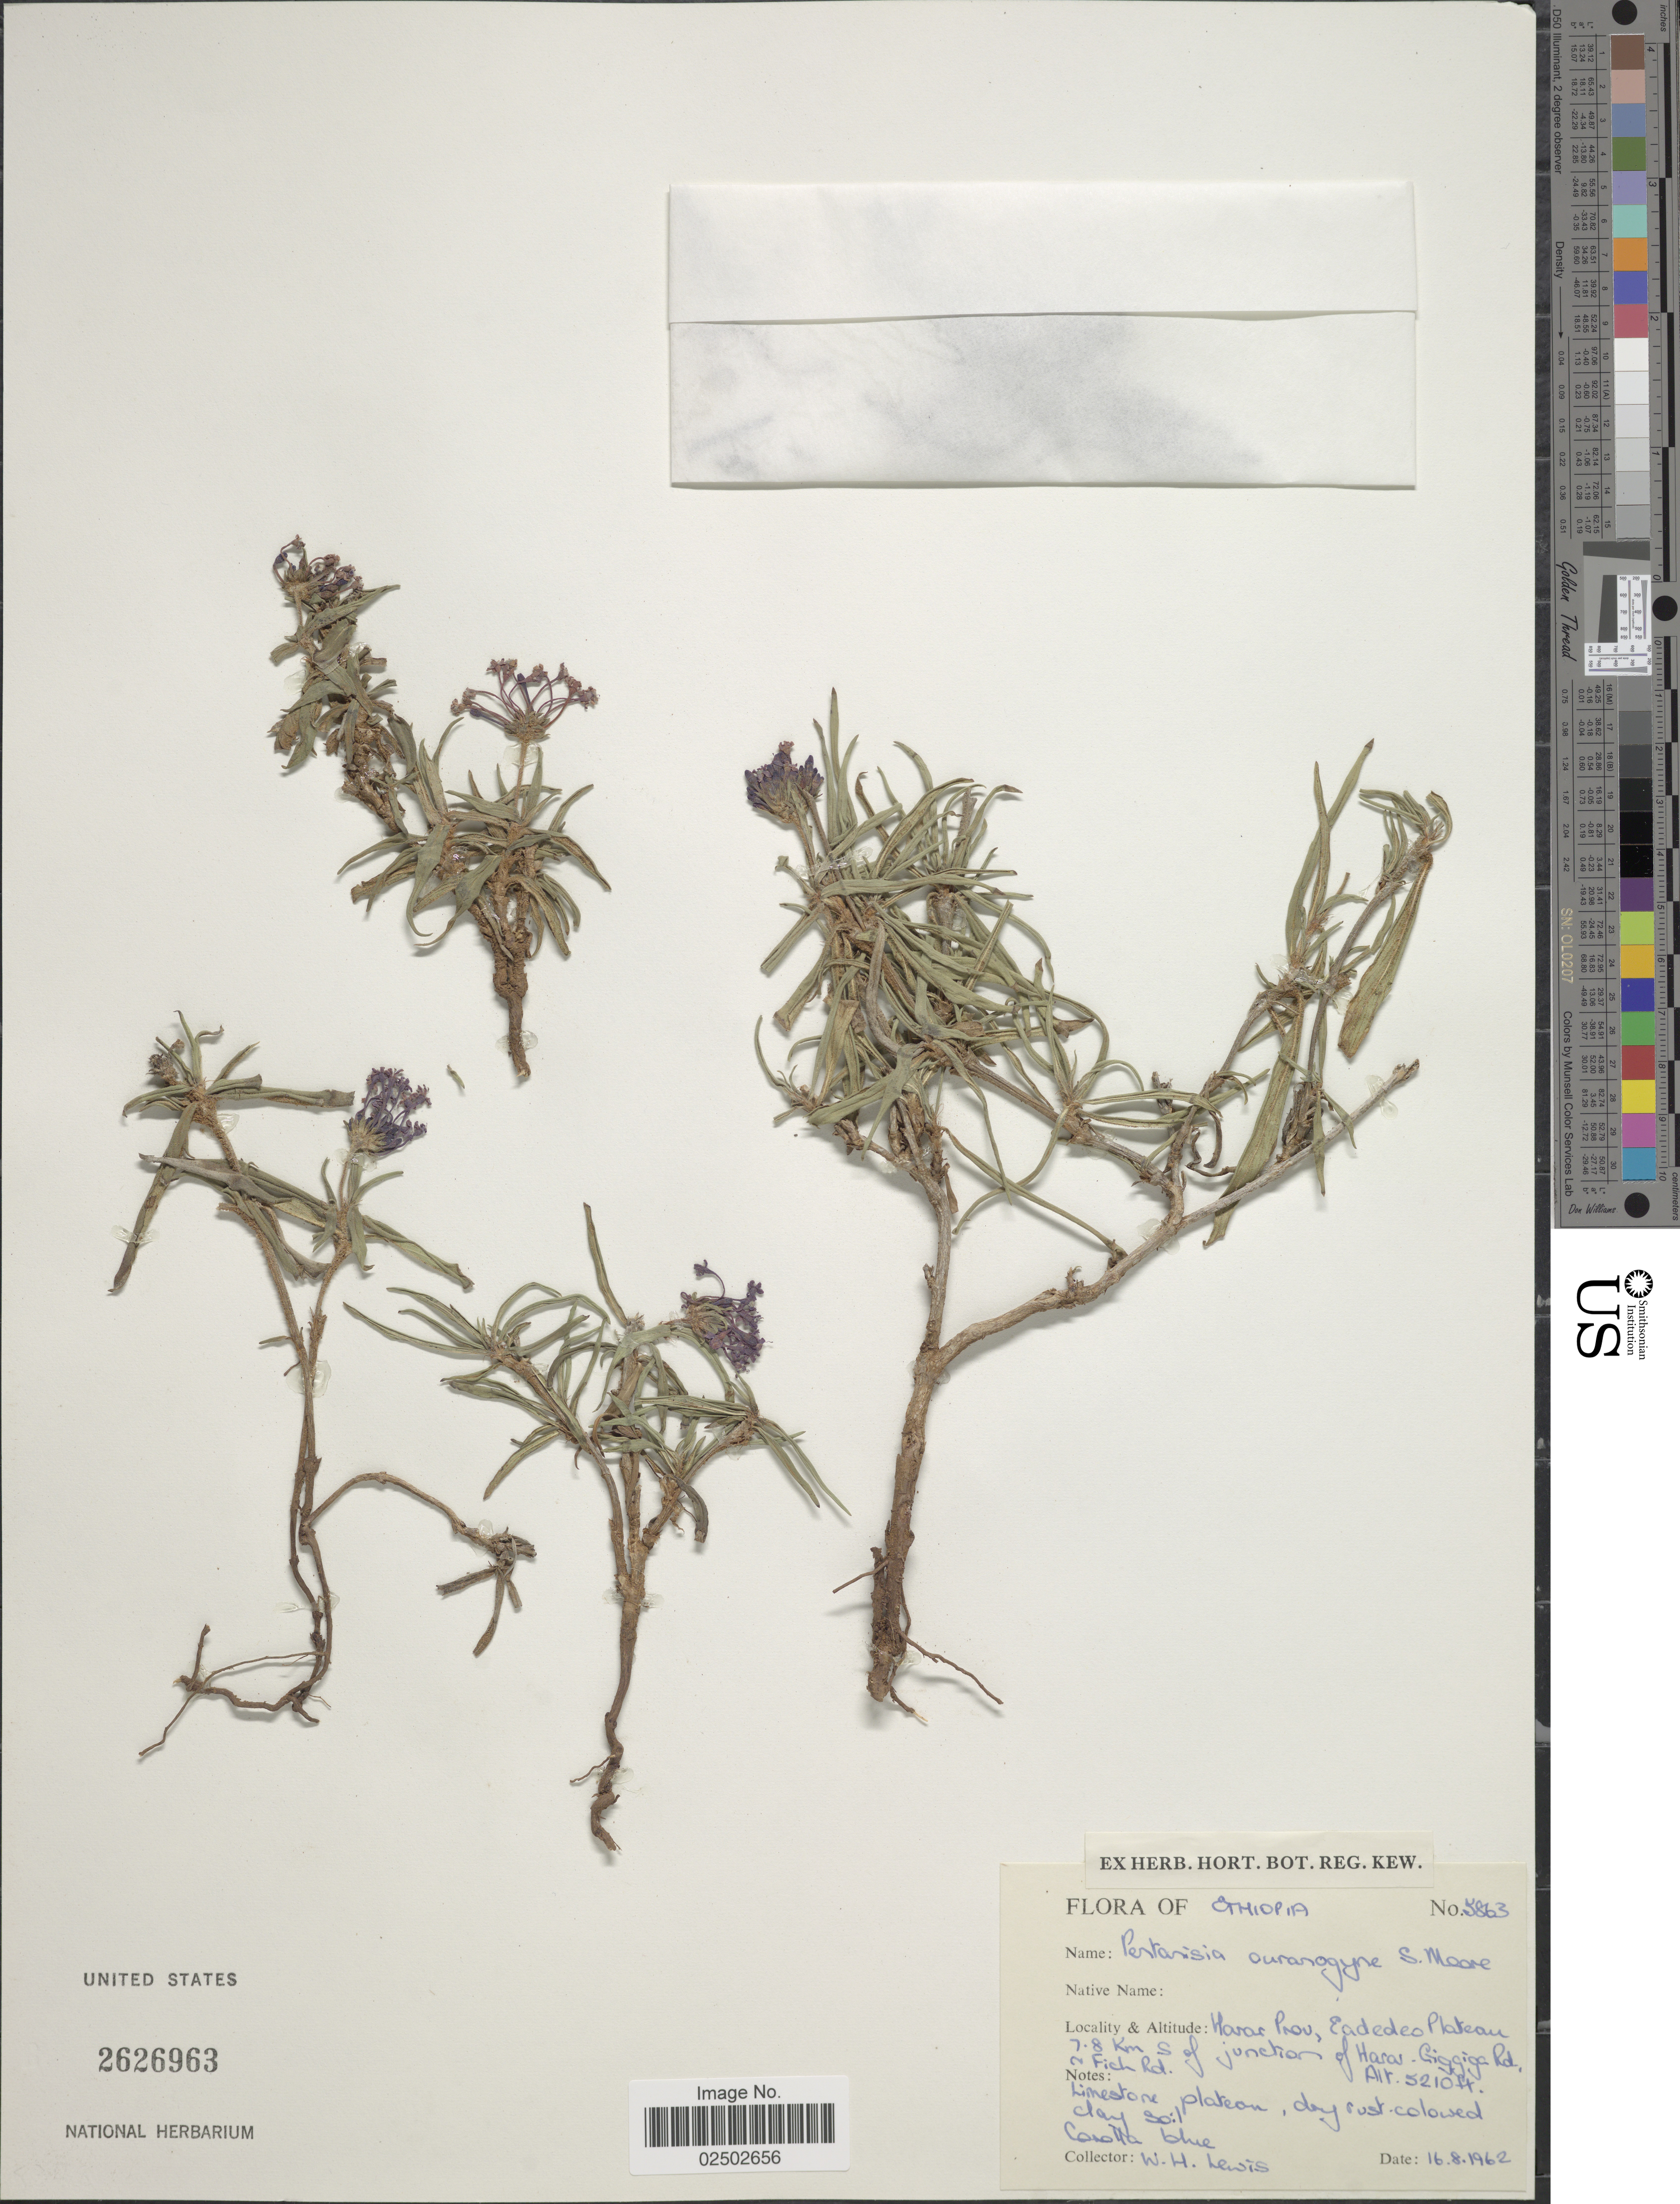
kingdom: Plantae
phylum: Tracheophyta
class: Magnoliopsida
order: Gentianales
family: Rubiaceae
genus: Pentanisia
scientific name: Pentanisia ouranogyne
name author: S. Moore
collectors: W. H. Lewis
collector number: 5863*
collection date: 1962-08-16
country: Ethiopia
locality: Harar Prov. Eadededo Plateau 7.8 km S of Junction of Harar - Giggiga Rd v. Fch Rd. [interpreted]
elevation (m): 1588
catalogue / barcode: US 2626963